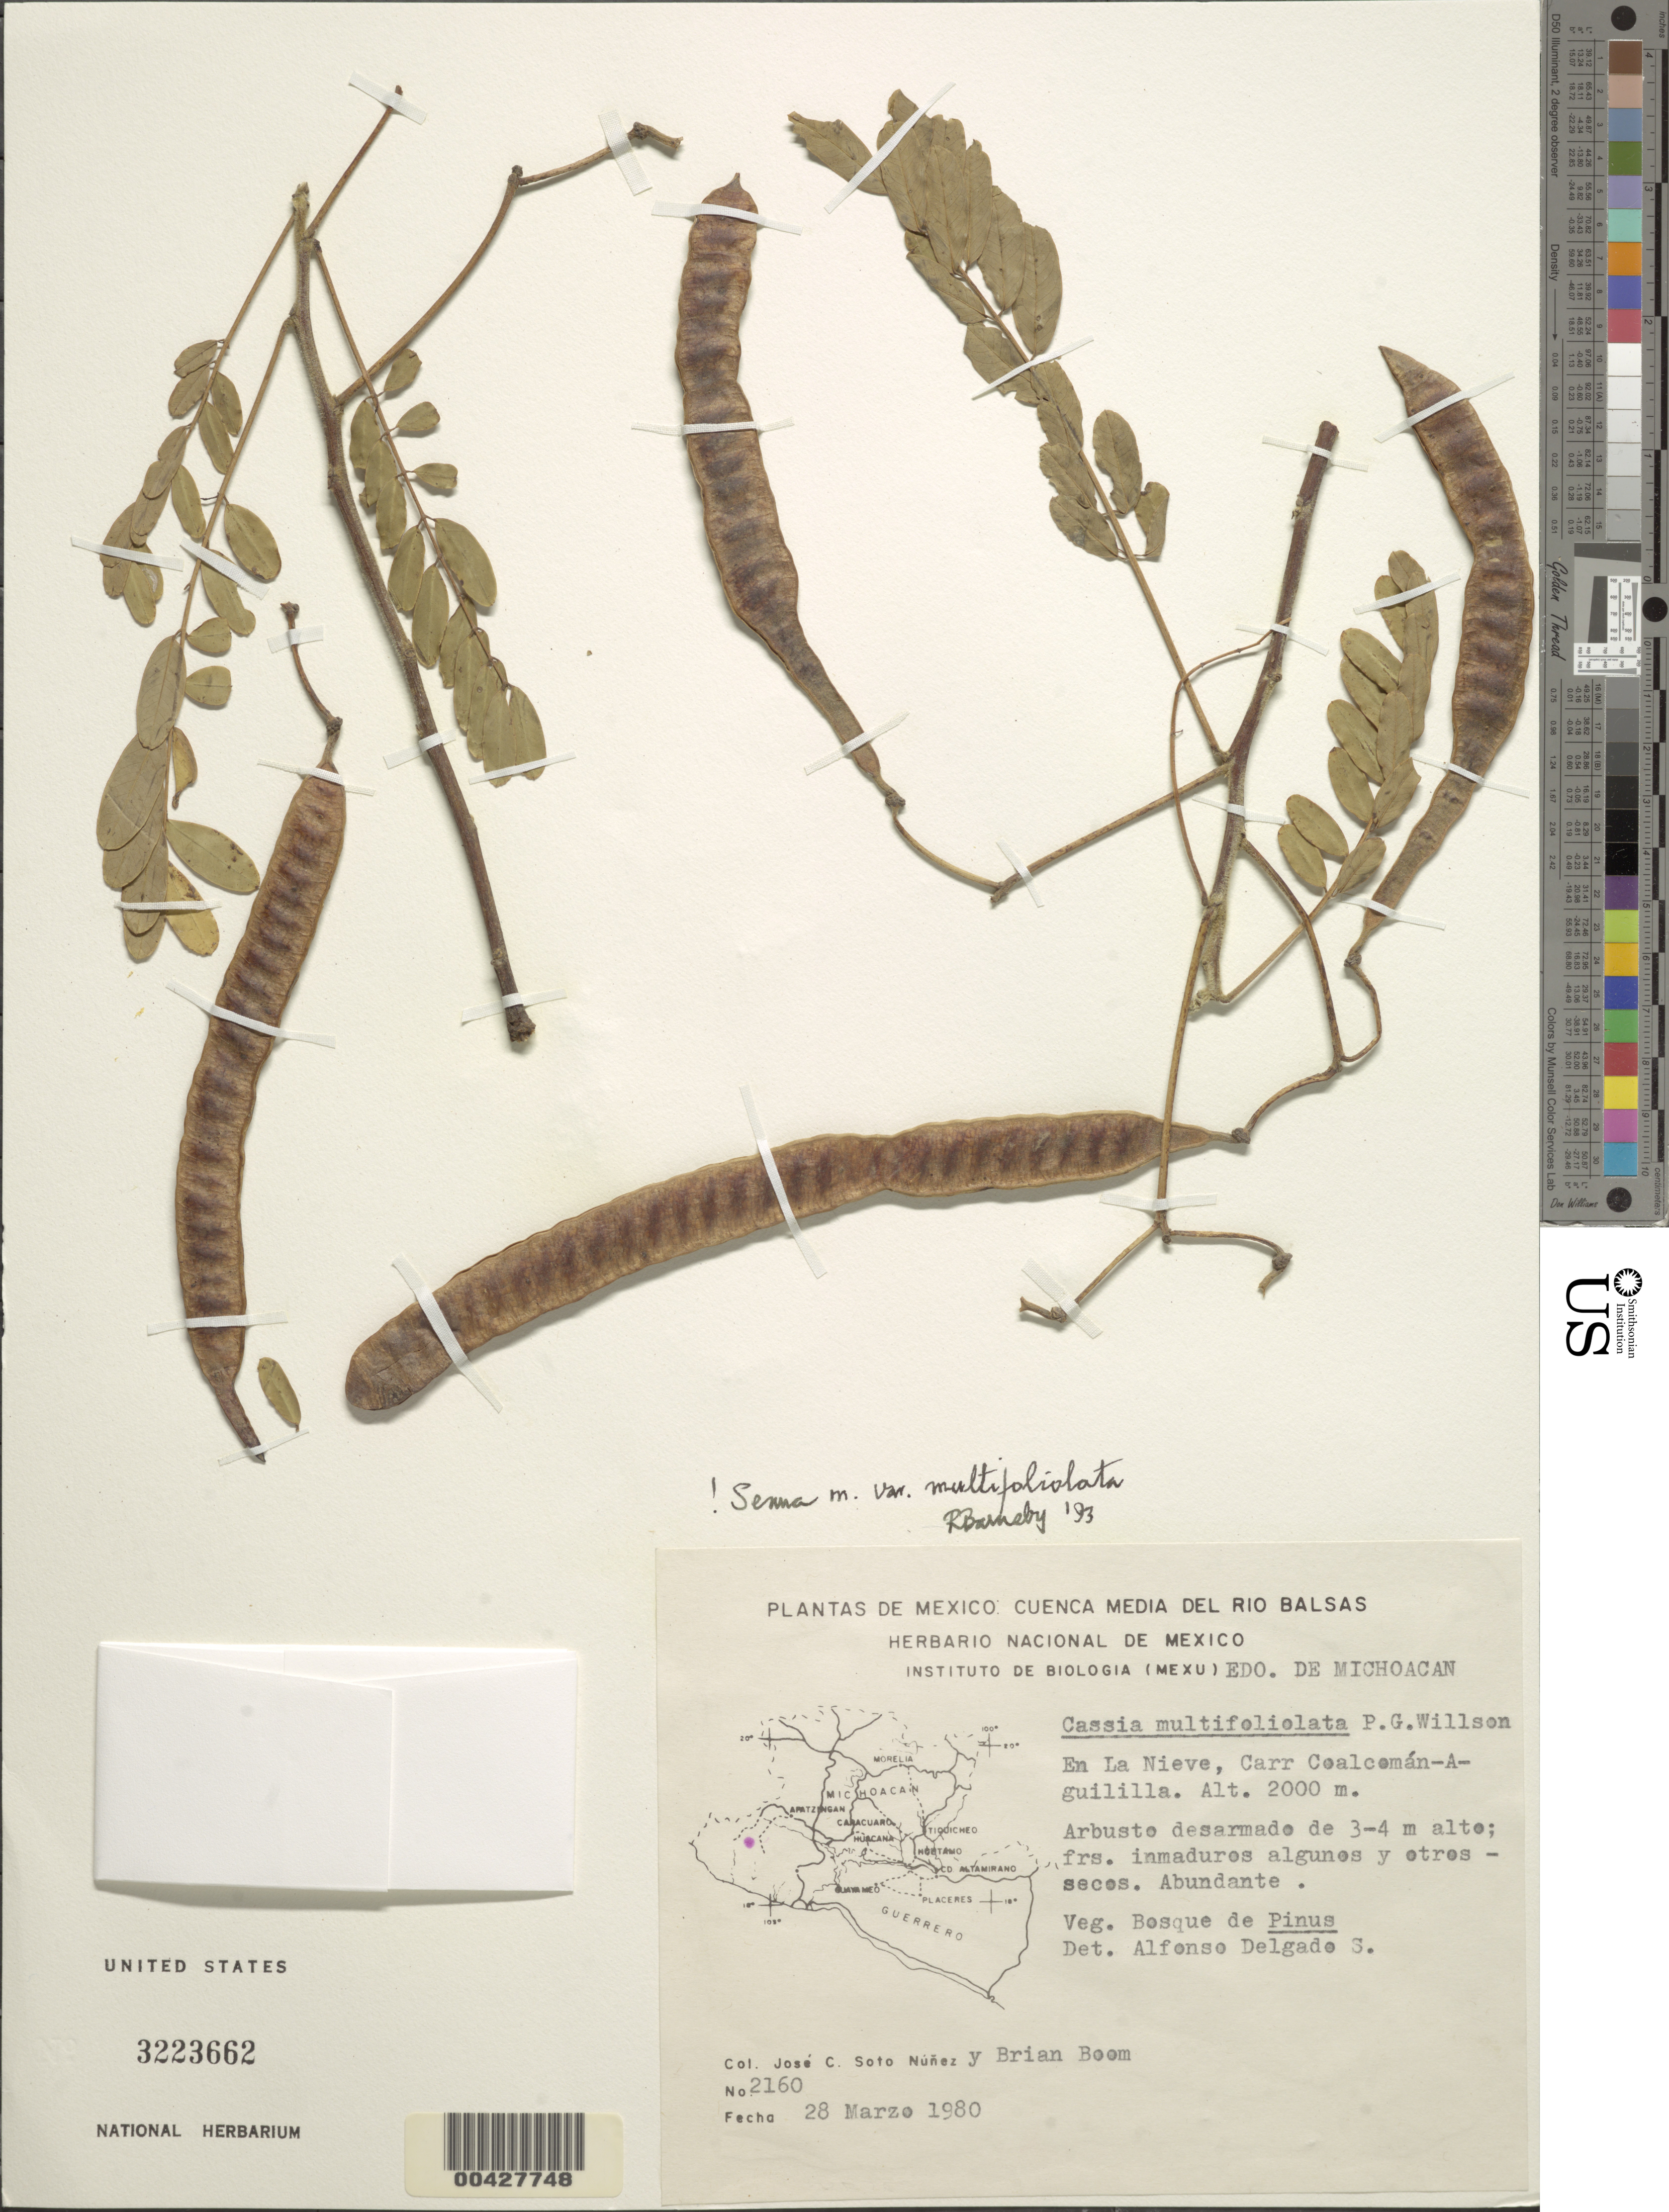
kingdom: Plantae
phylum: Tracheophyta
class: Magnoliopsida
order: Fabales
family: Fabaceae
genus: Senna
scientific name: Senna multifoliolata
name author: (Paul G. Wilson) H.S. Irwin & Barneby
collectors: J. C. Soto Núñez & B. M. Boom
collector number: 2160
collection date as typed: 28 Mar 1980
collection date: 1980-03-28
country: Mexico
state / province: Michoacán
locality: La Nieve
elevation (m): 2000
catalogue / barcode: US 3223662